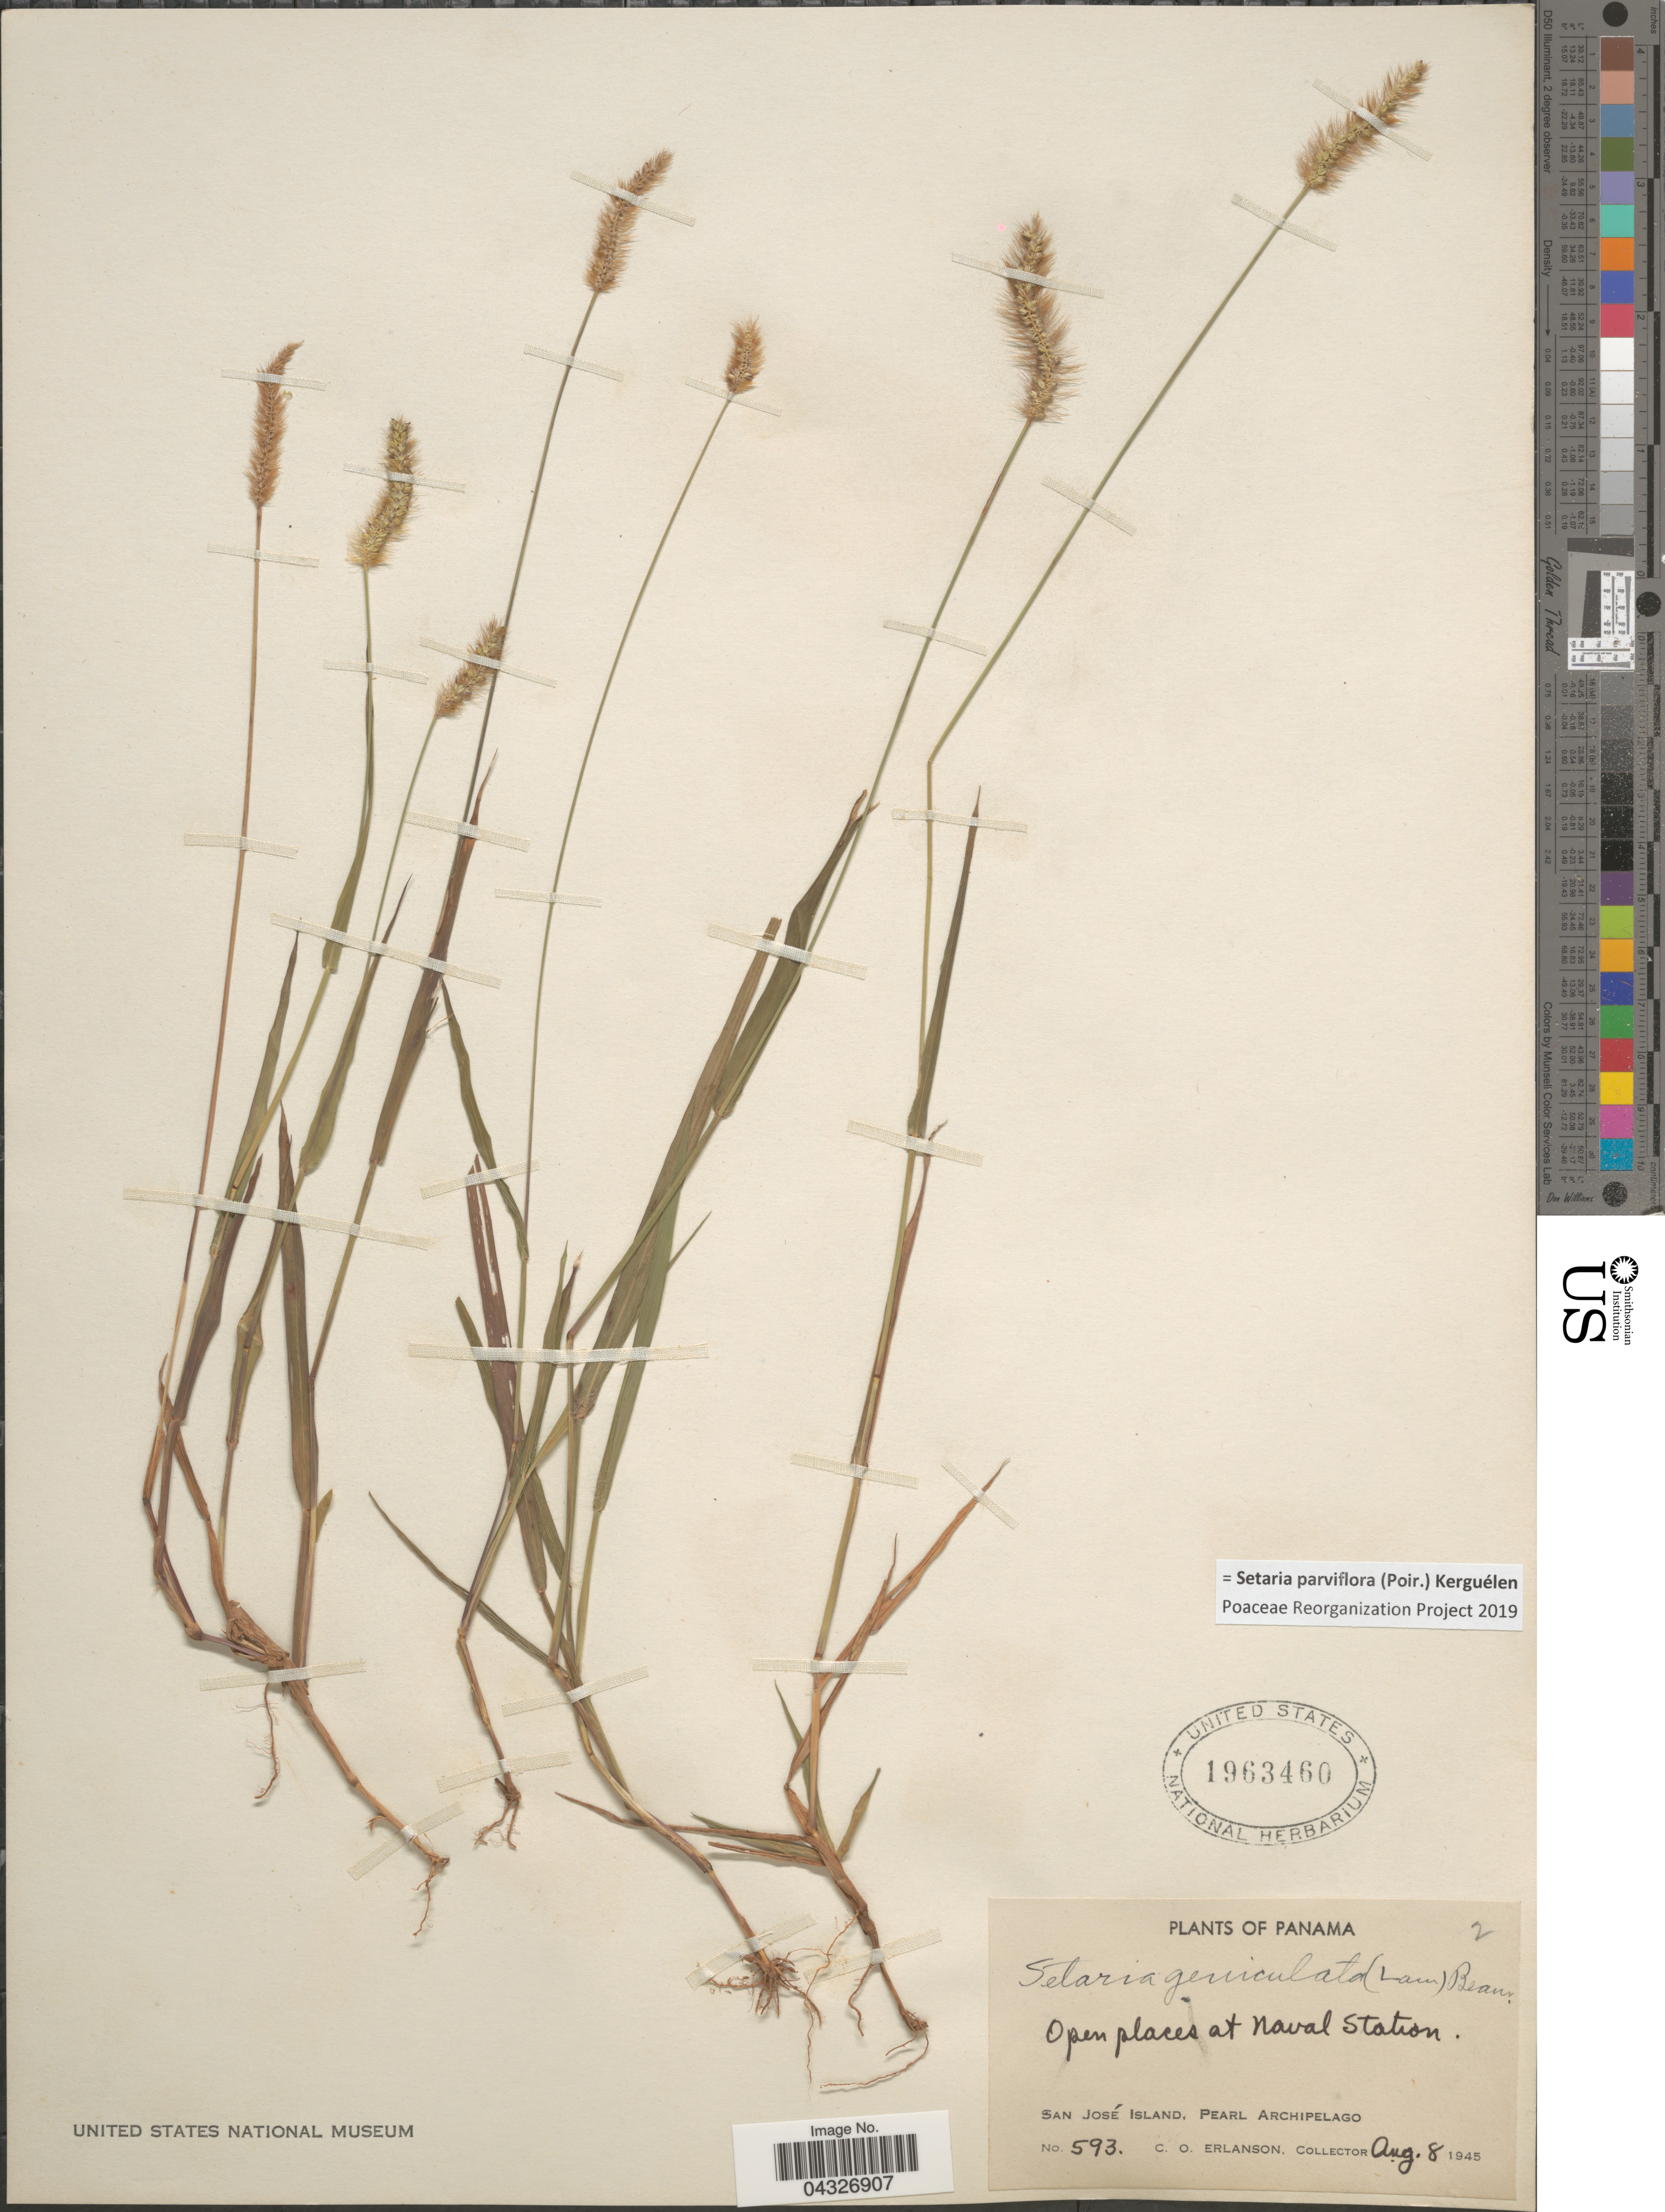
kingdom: Plantae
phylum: Tracheophyta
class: Liliopsida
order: Poales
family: Poaceae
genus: Setaria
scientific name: Setaria parviflora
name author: (Poir.) Kerguélen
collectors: C. O. Erlanson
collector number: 593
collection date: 1945-08-08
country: Panama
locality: Open places at Naval Station. San José Island, Pearl Archipelago.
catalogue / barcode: US 1963460